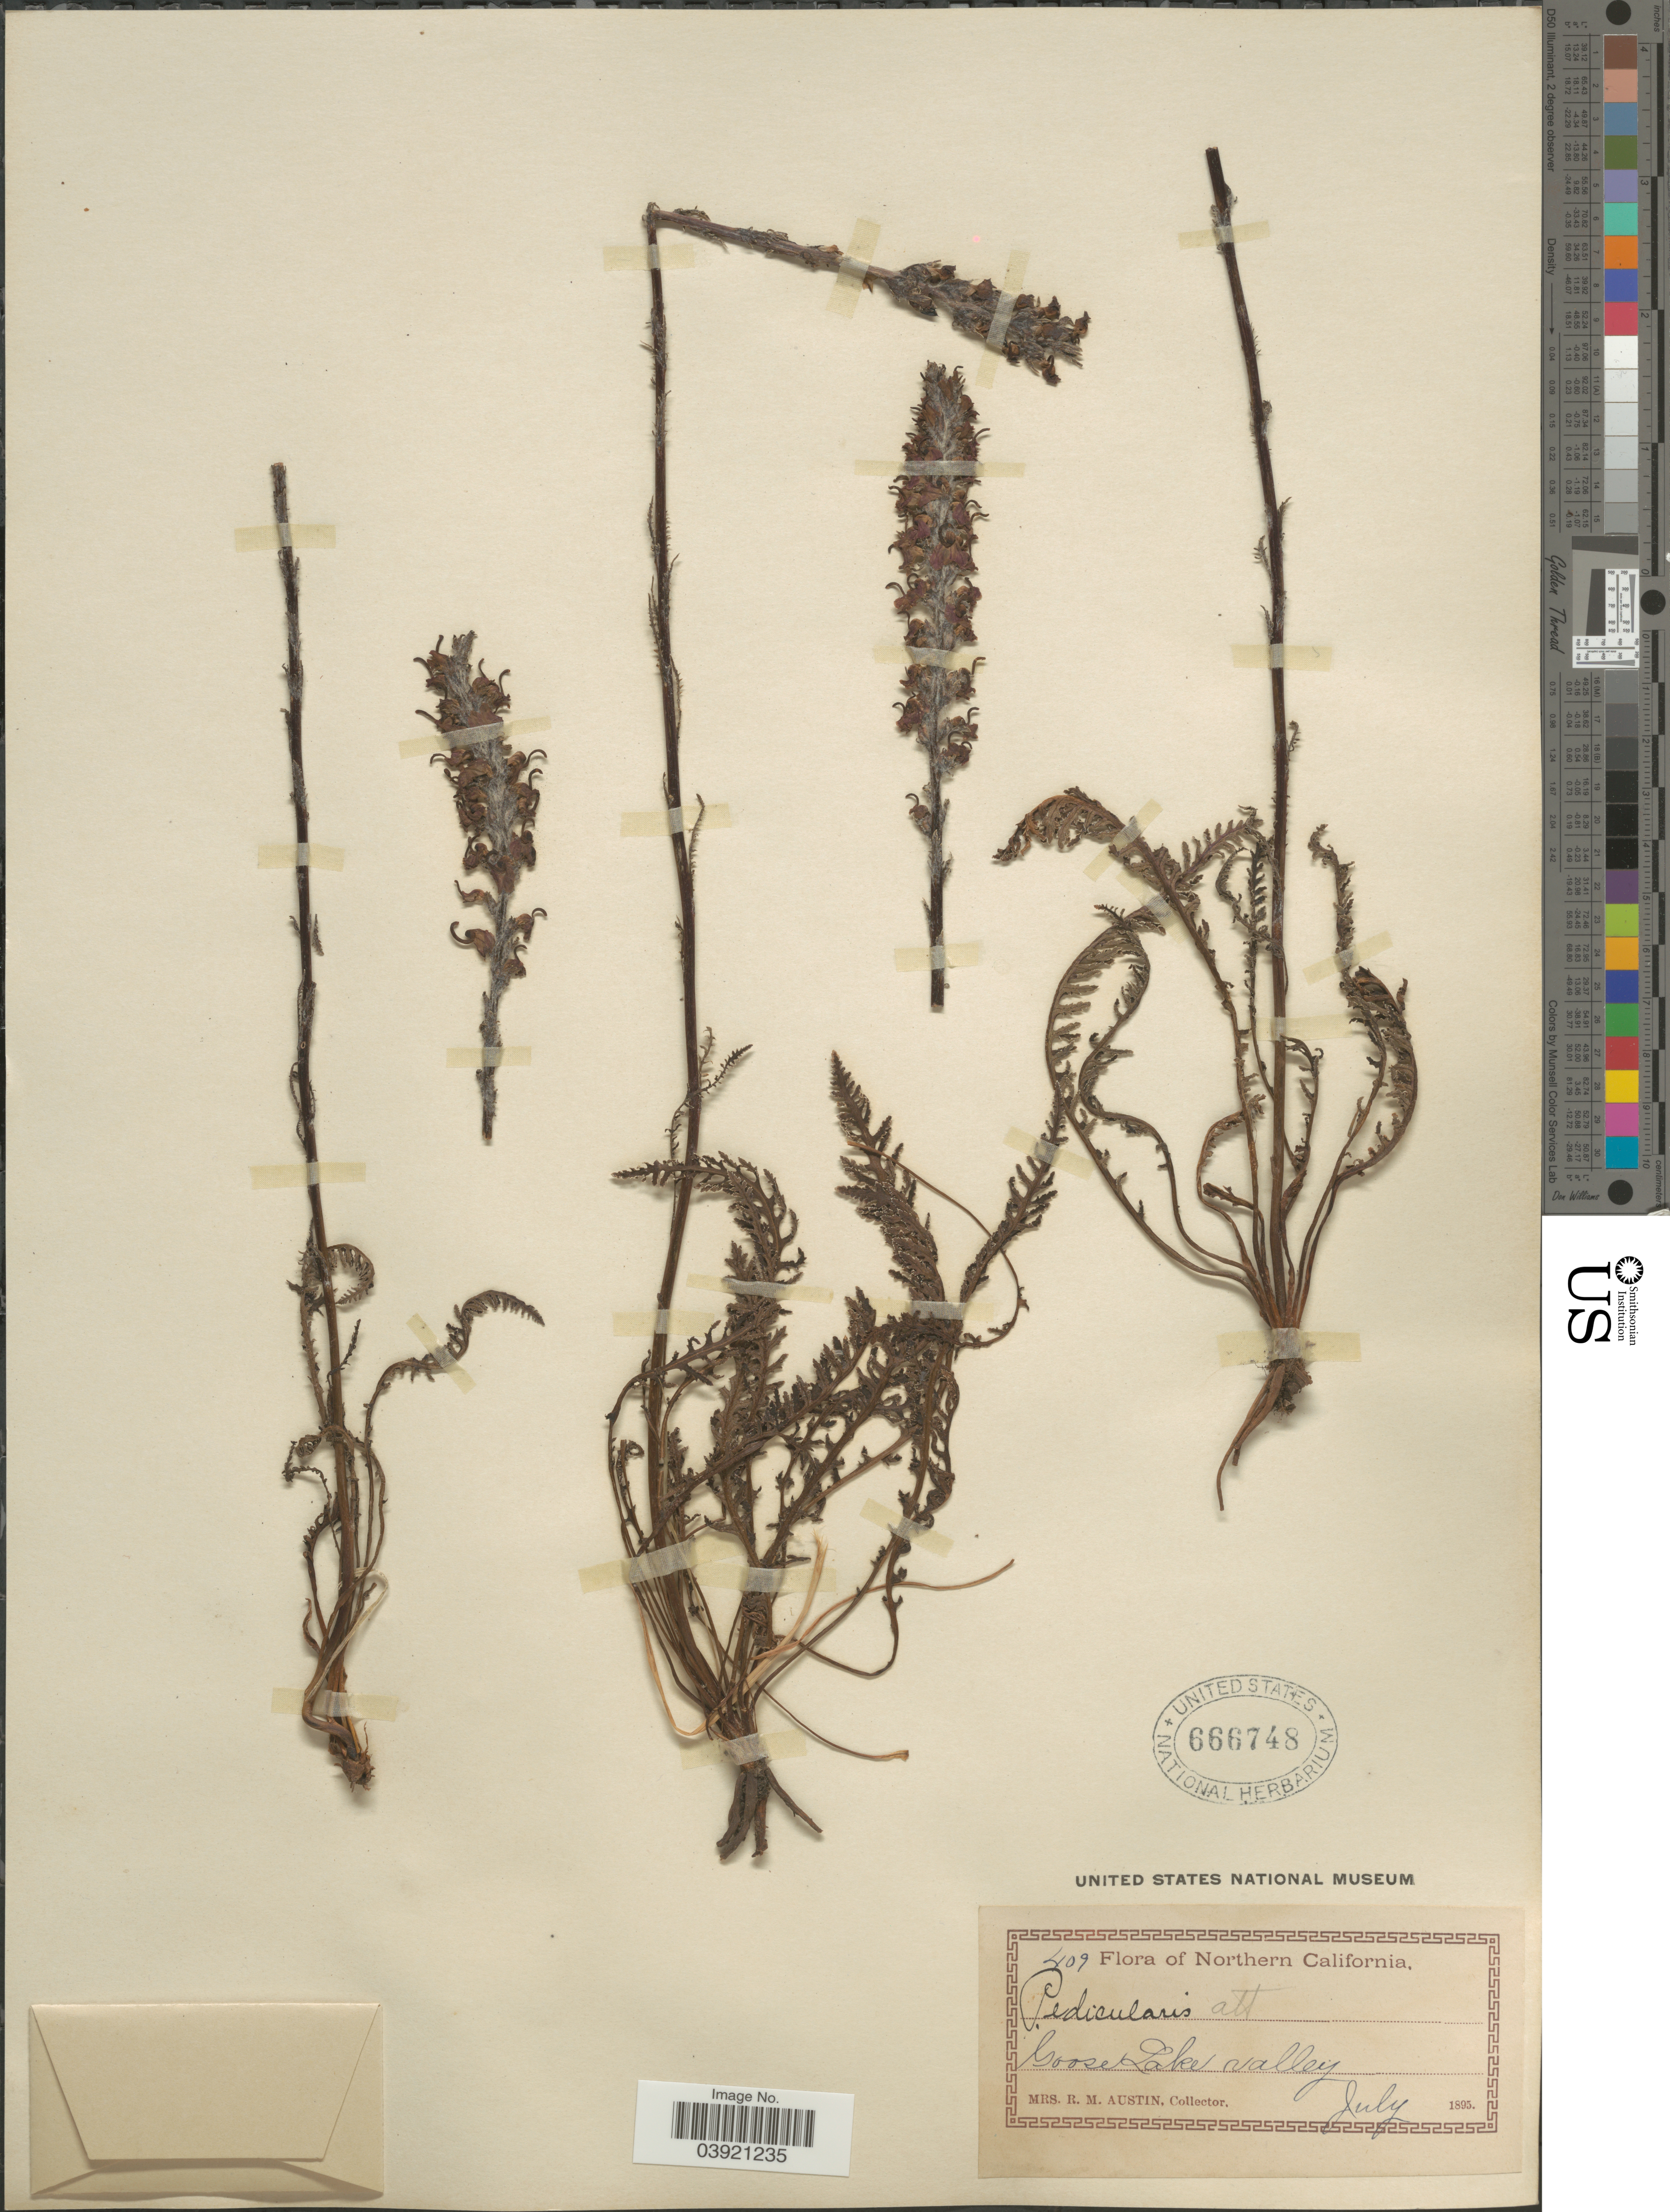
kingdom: Plantae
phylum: Tracheophyta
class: Magnoliopsida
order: Lamiales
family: Orobanchaceae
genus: Pedicularis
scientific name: Pedicularis attollens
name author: A. Gray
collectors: R. Austin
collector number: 409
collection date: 1895-07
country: United States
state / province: California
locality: Northern California. Goose Lake valley.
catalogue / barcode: US 666748